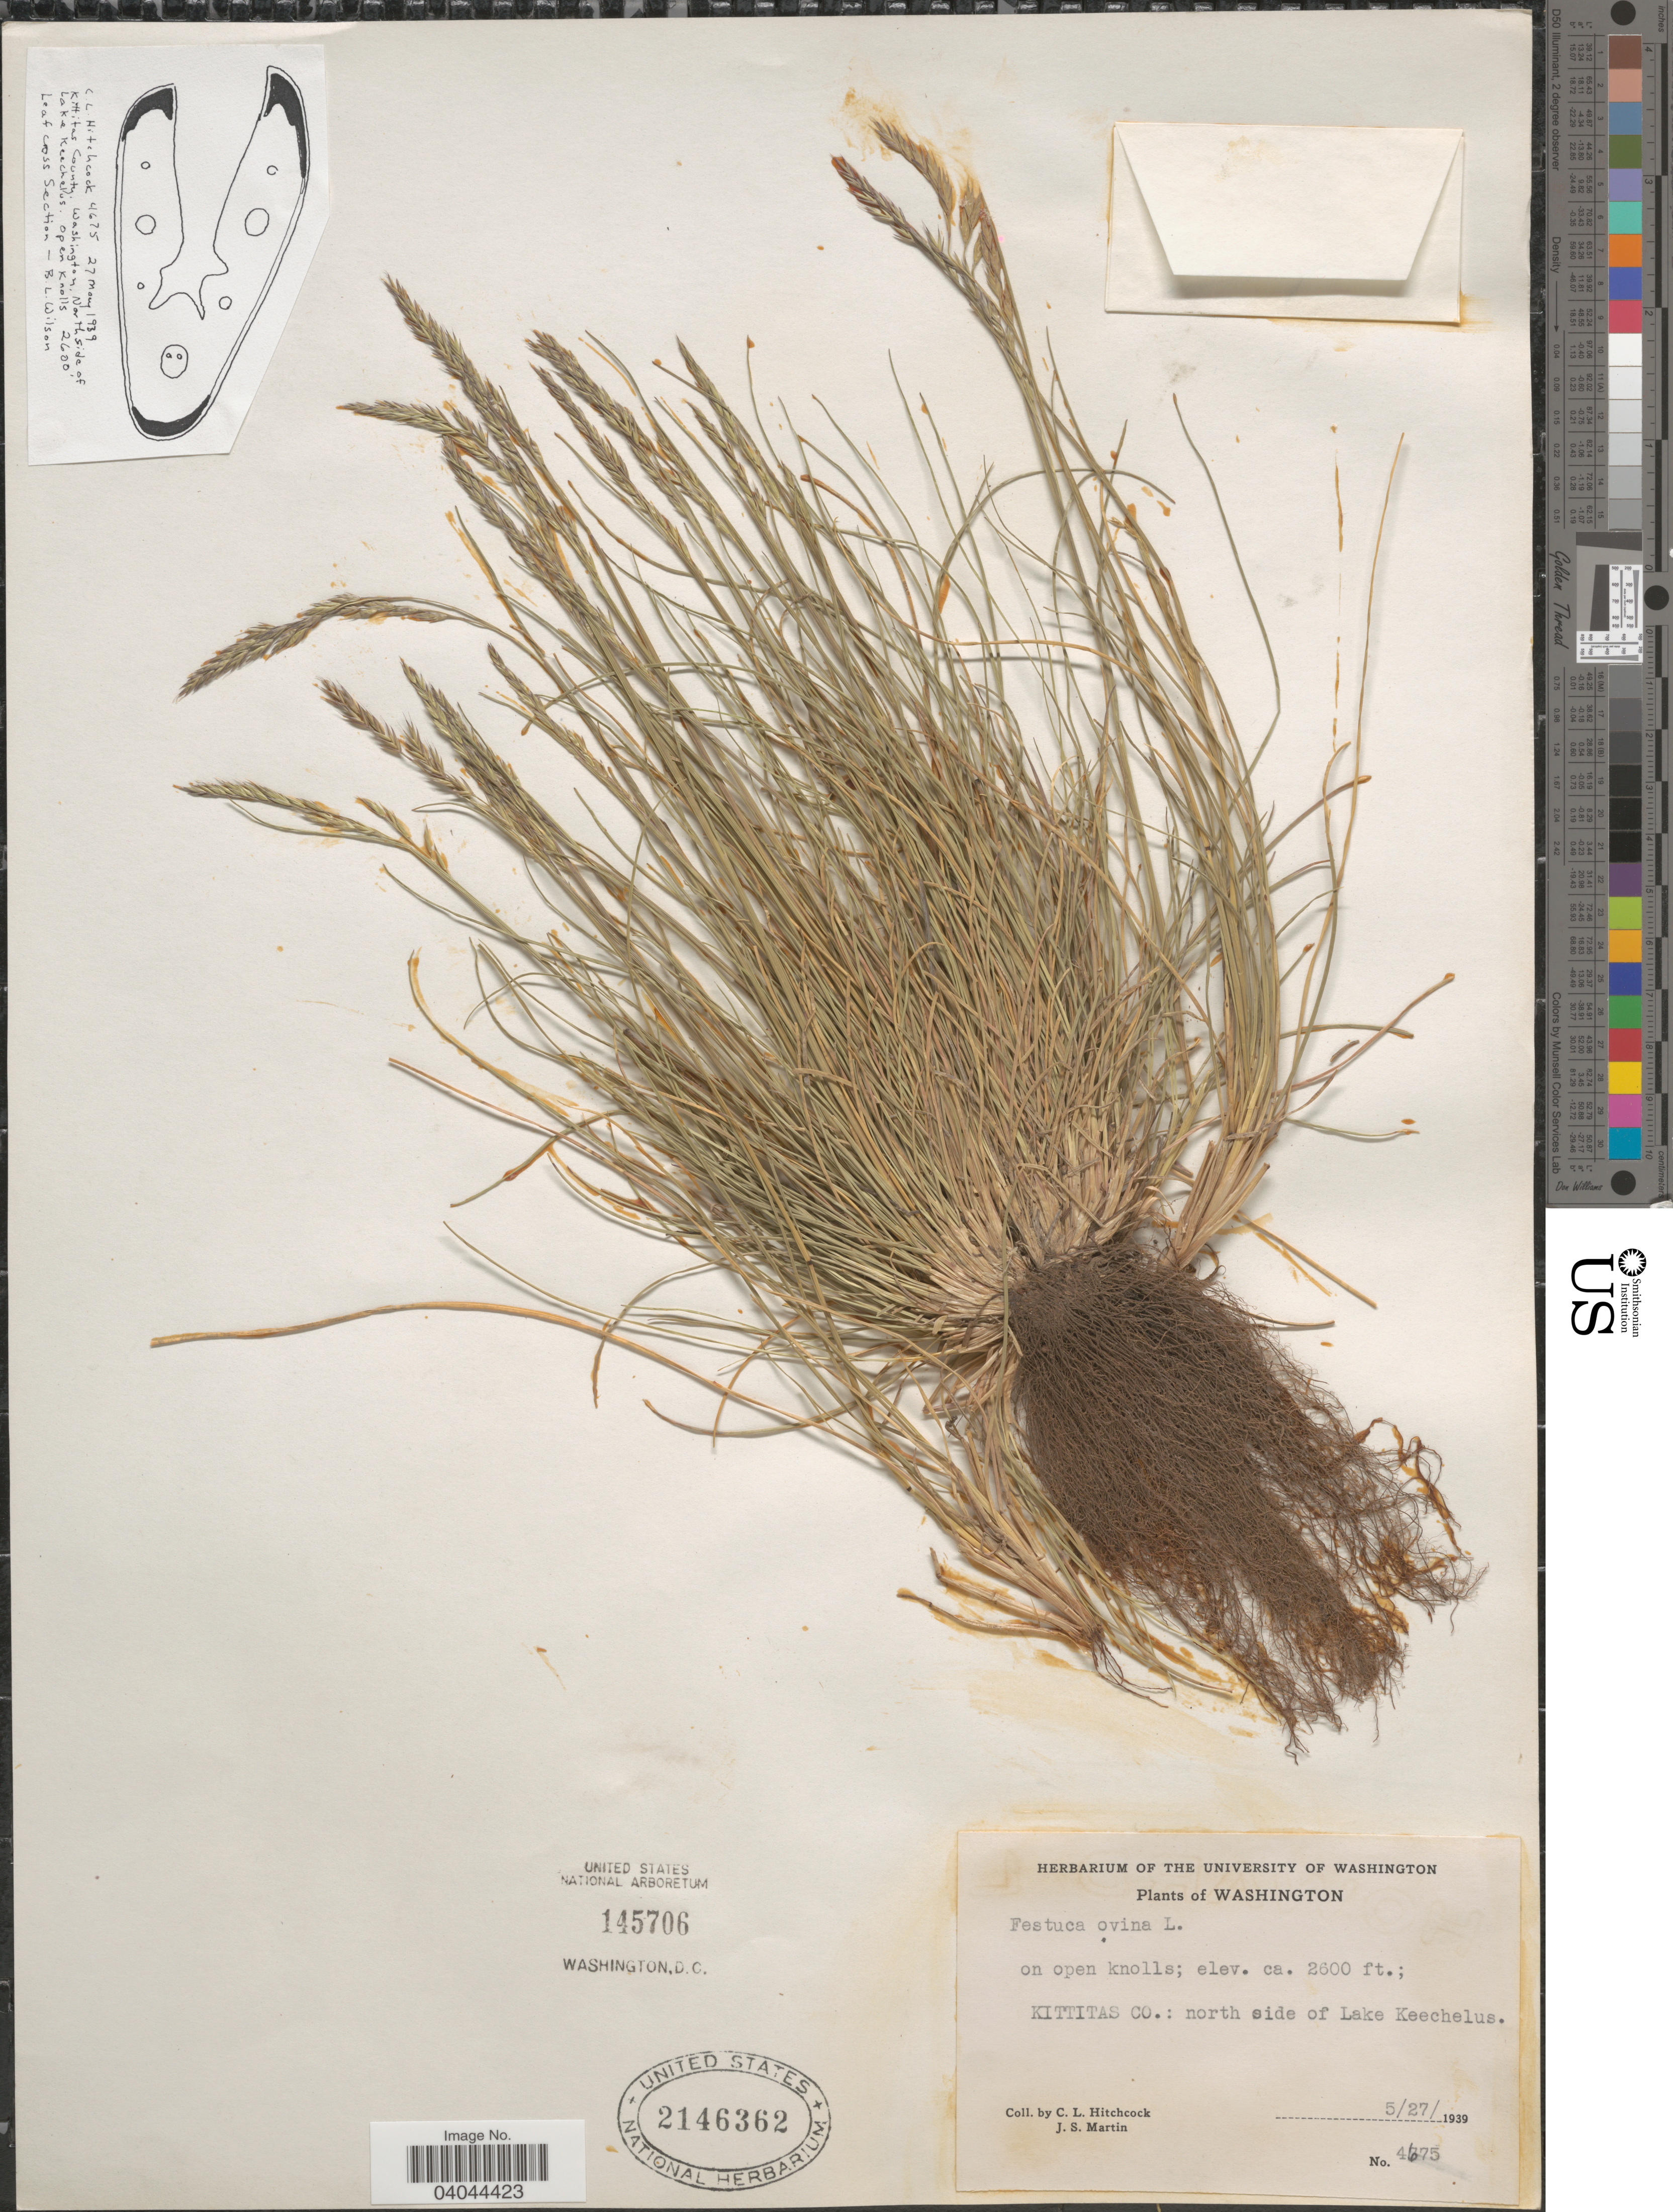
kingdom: Plantae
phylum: Tracheophyta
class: Liliopsida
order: Poales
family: Poaceae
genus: Festuca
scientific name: Festuca ovina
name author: L.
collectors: C. L. Hitchcock & J. S. Martin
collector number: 4675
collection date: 1939-05-27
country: United States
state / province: Washington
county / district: Kittitas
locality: On open knolls; Kittitas Co.: north side of Lake Keechelus.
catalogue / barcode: US 2146362